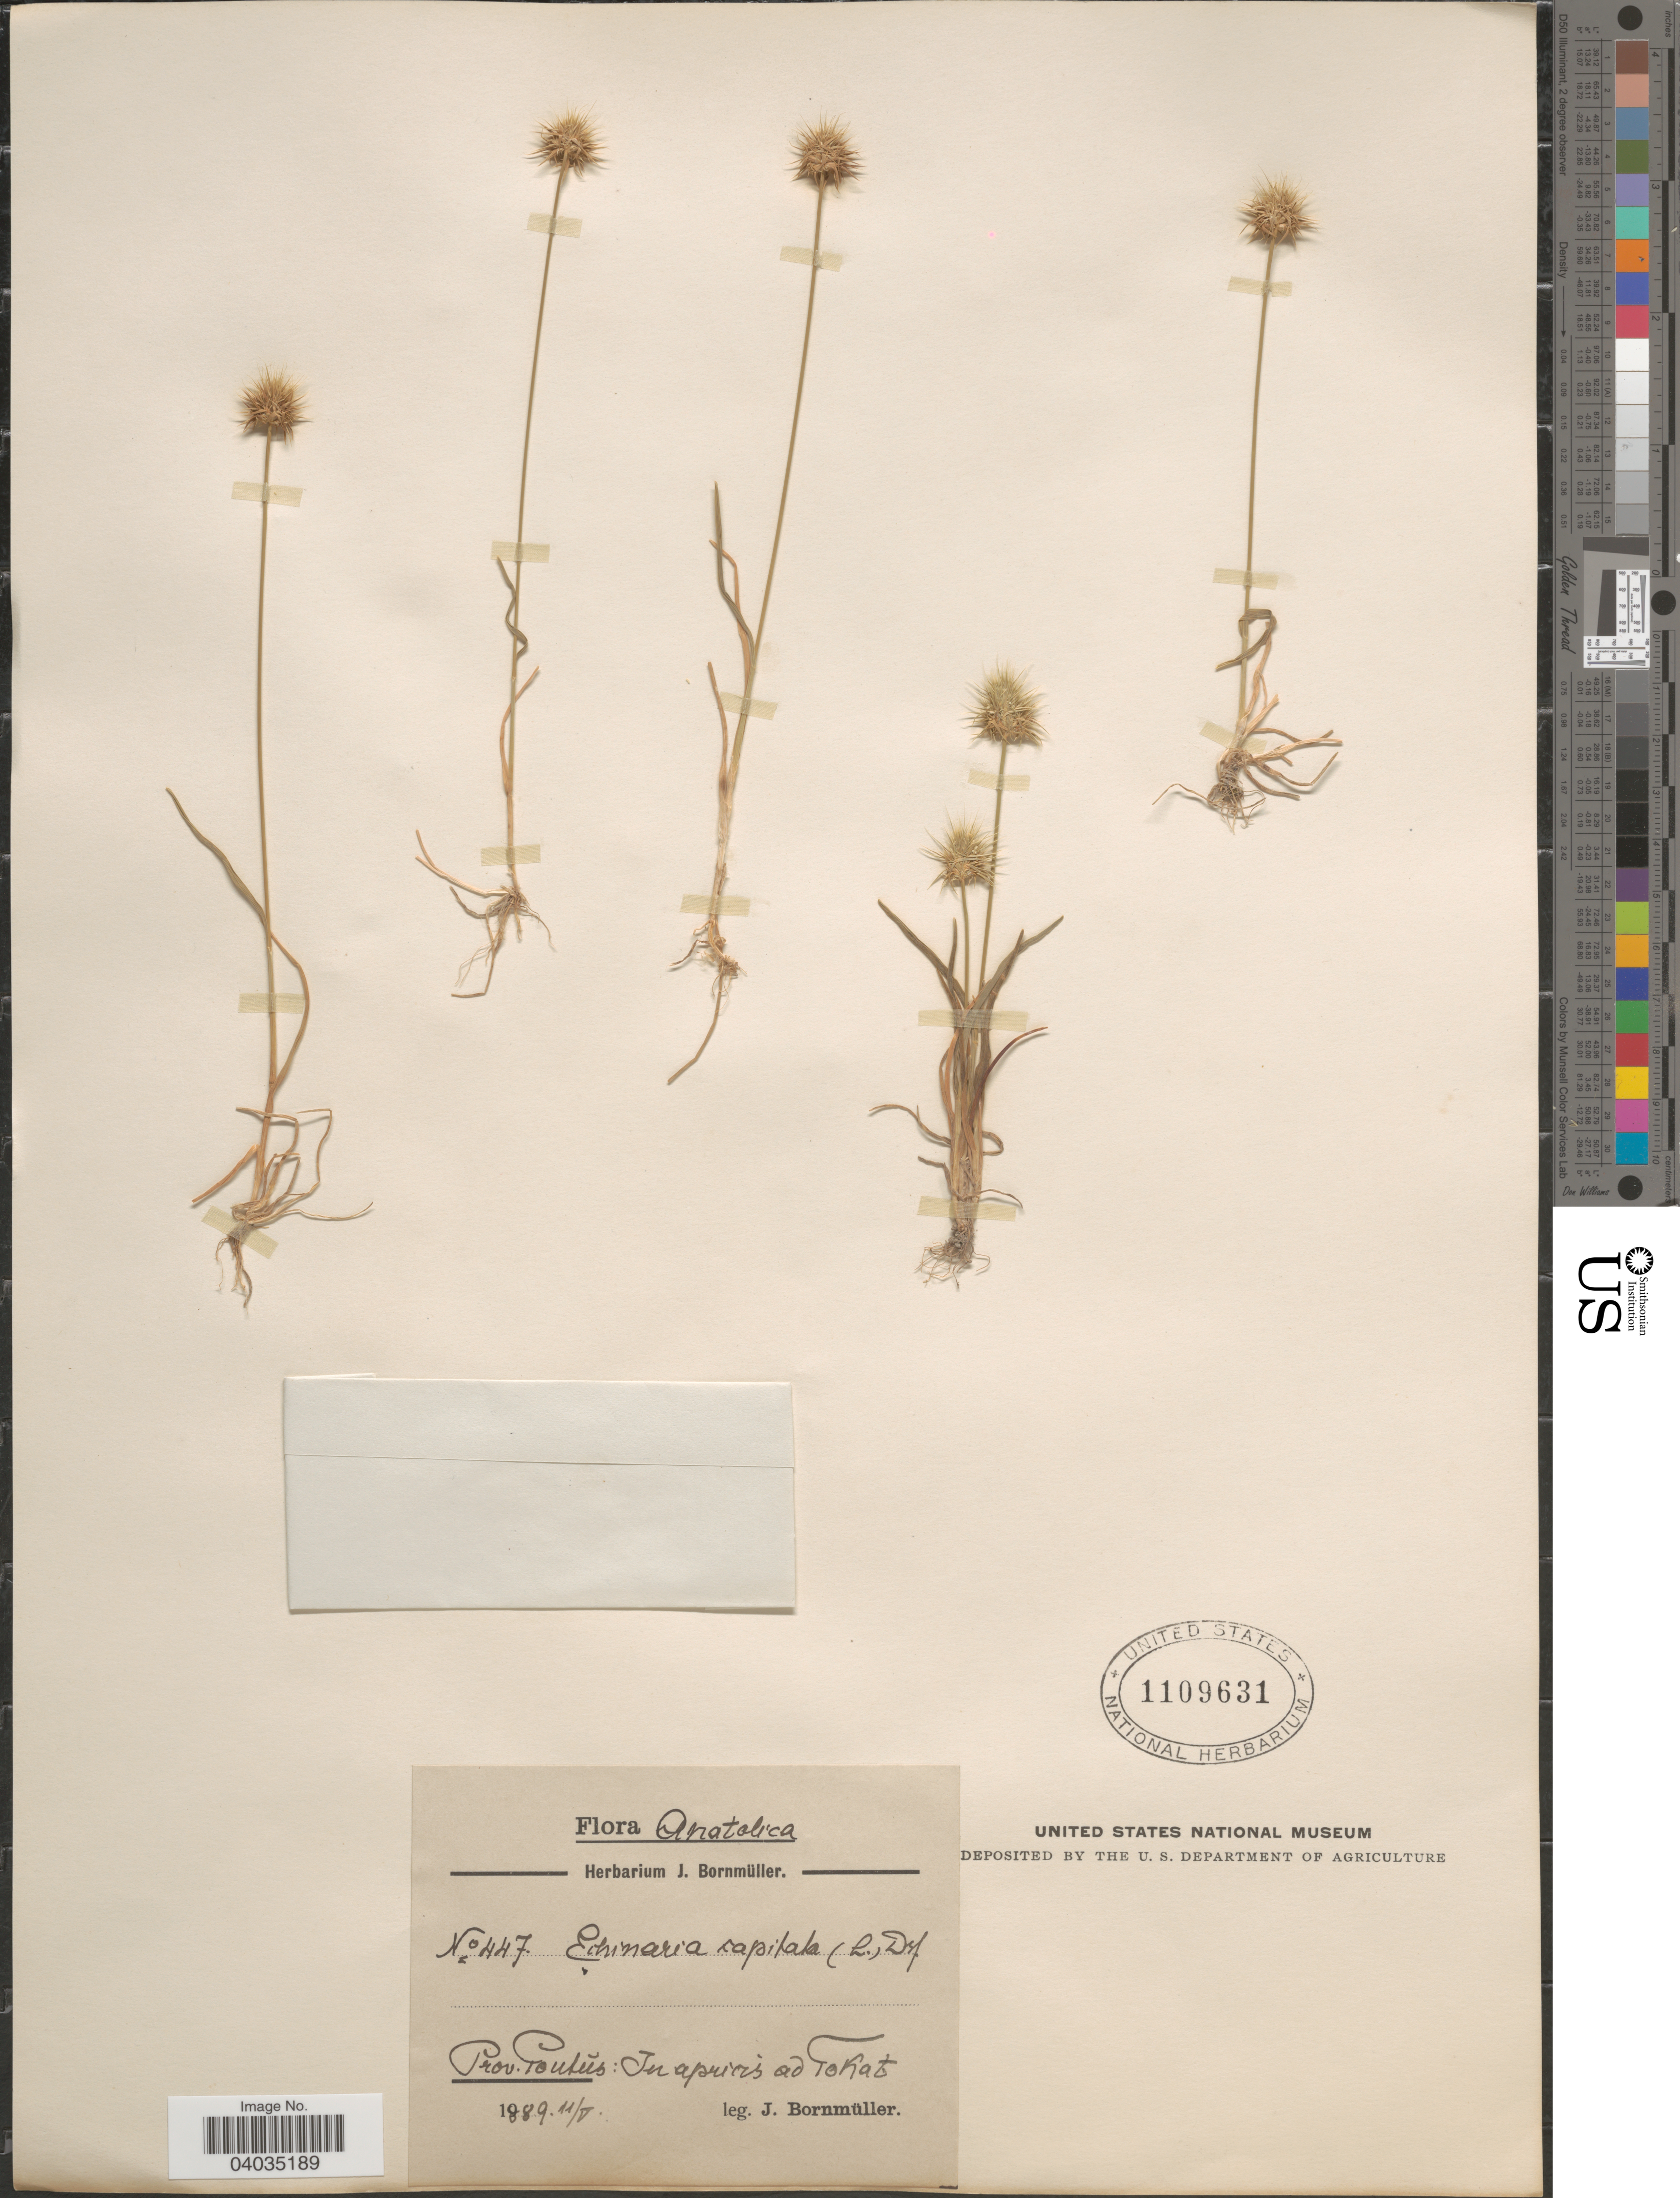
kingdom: Plantae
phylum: Tracheophyta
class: Liliopsida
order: Poales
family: Poaceae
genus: Echinaria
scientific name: Echinaria capitata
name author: (L.) Desf.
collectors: J. Bornmüller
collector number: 447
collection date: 1889-05-11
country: Turkey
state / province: Tokat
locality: Anatolica. Prov Pontũs: In apuris ad Tokat.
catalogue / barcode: US 1109631